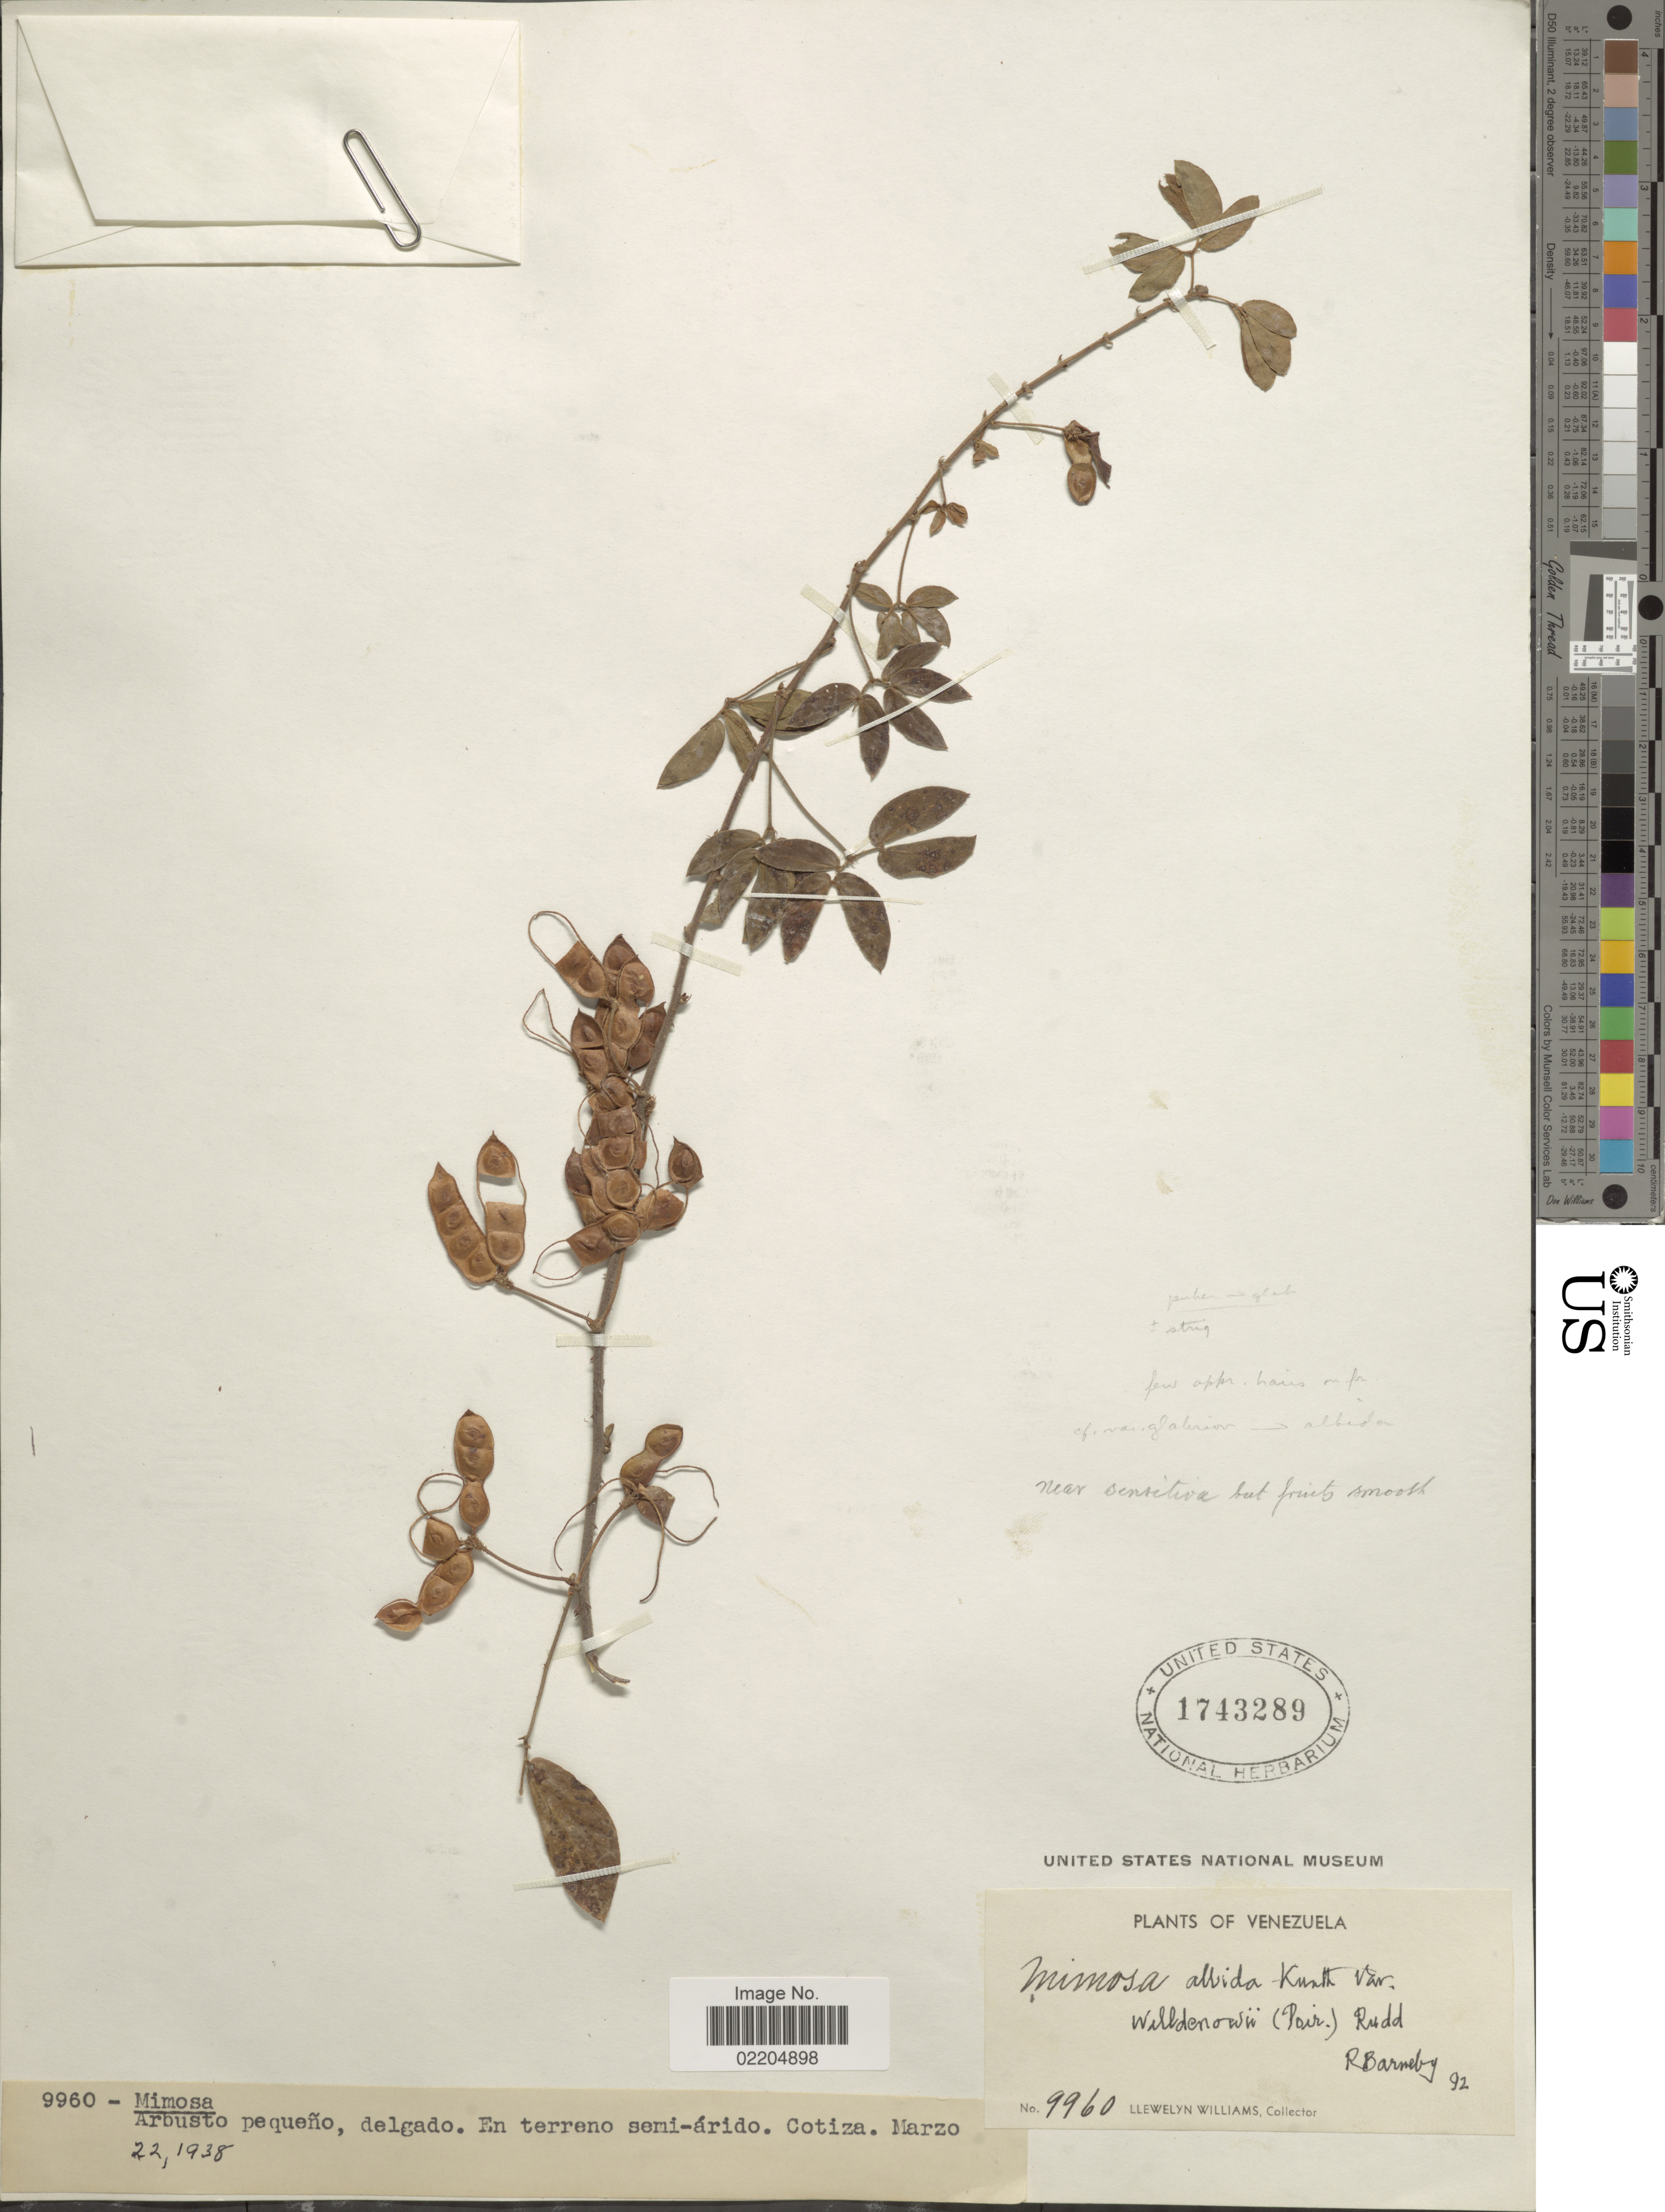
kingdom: Plantae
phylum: Tracheophyta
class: Magnoliopsida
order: Fabales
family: Fabaceae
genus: Mimosa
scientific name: Mimosa albida var. willdenowii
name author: (Poir.) Rudd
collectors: Ll. Williams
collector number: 9960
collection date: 1938-03-22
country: Venezuela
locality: Cotiza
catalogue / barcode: US 1743289